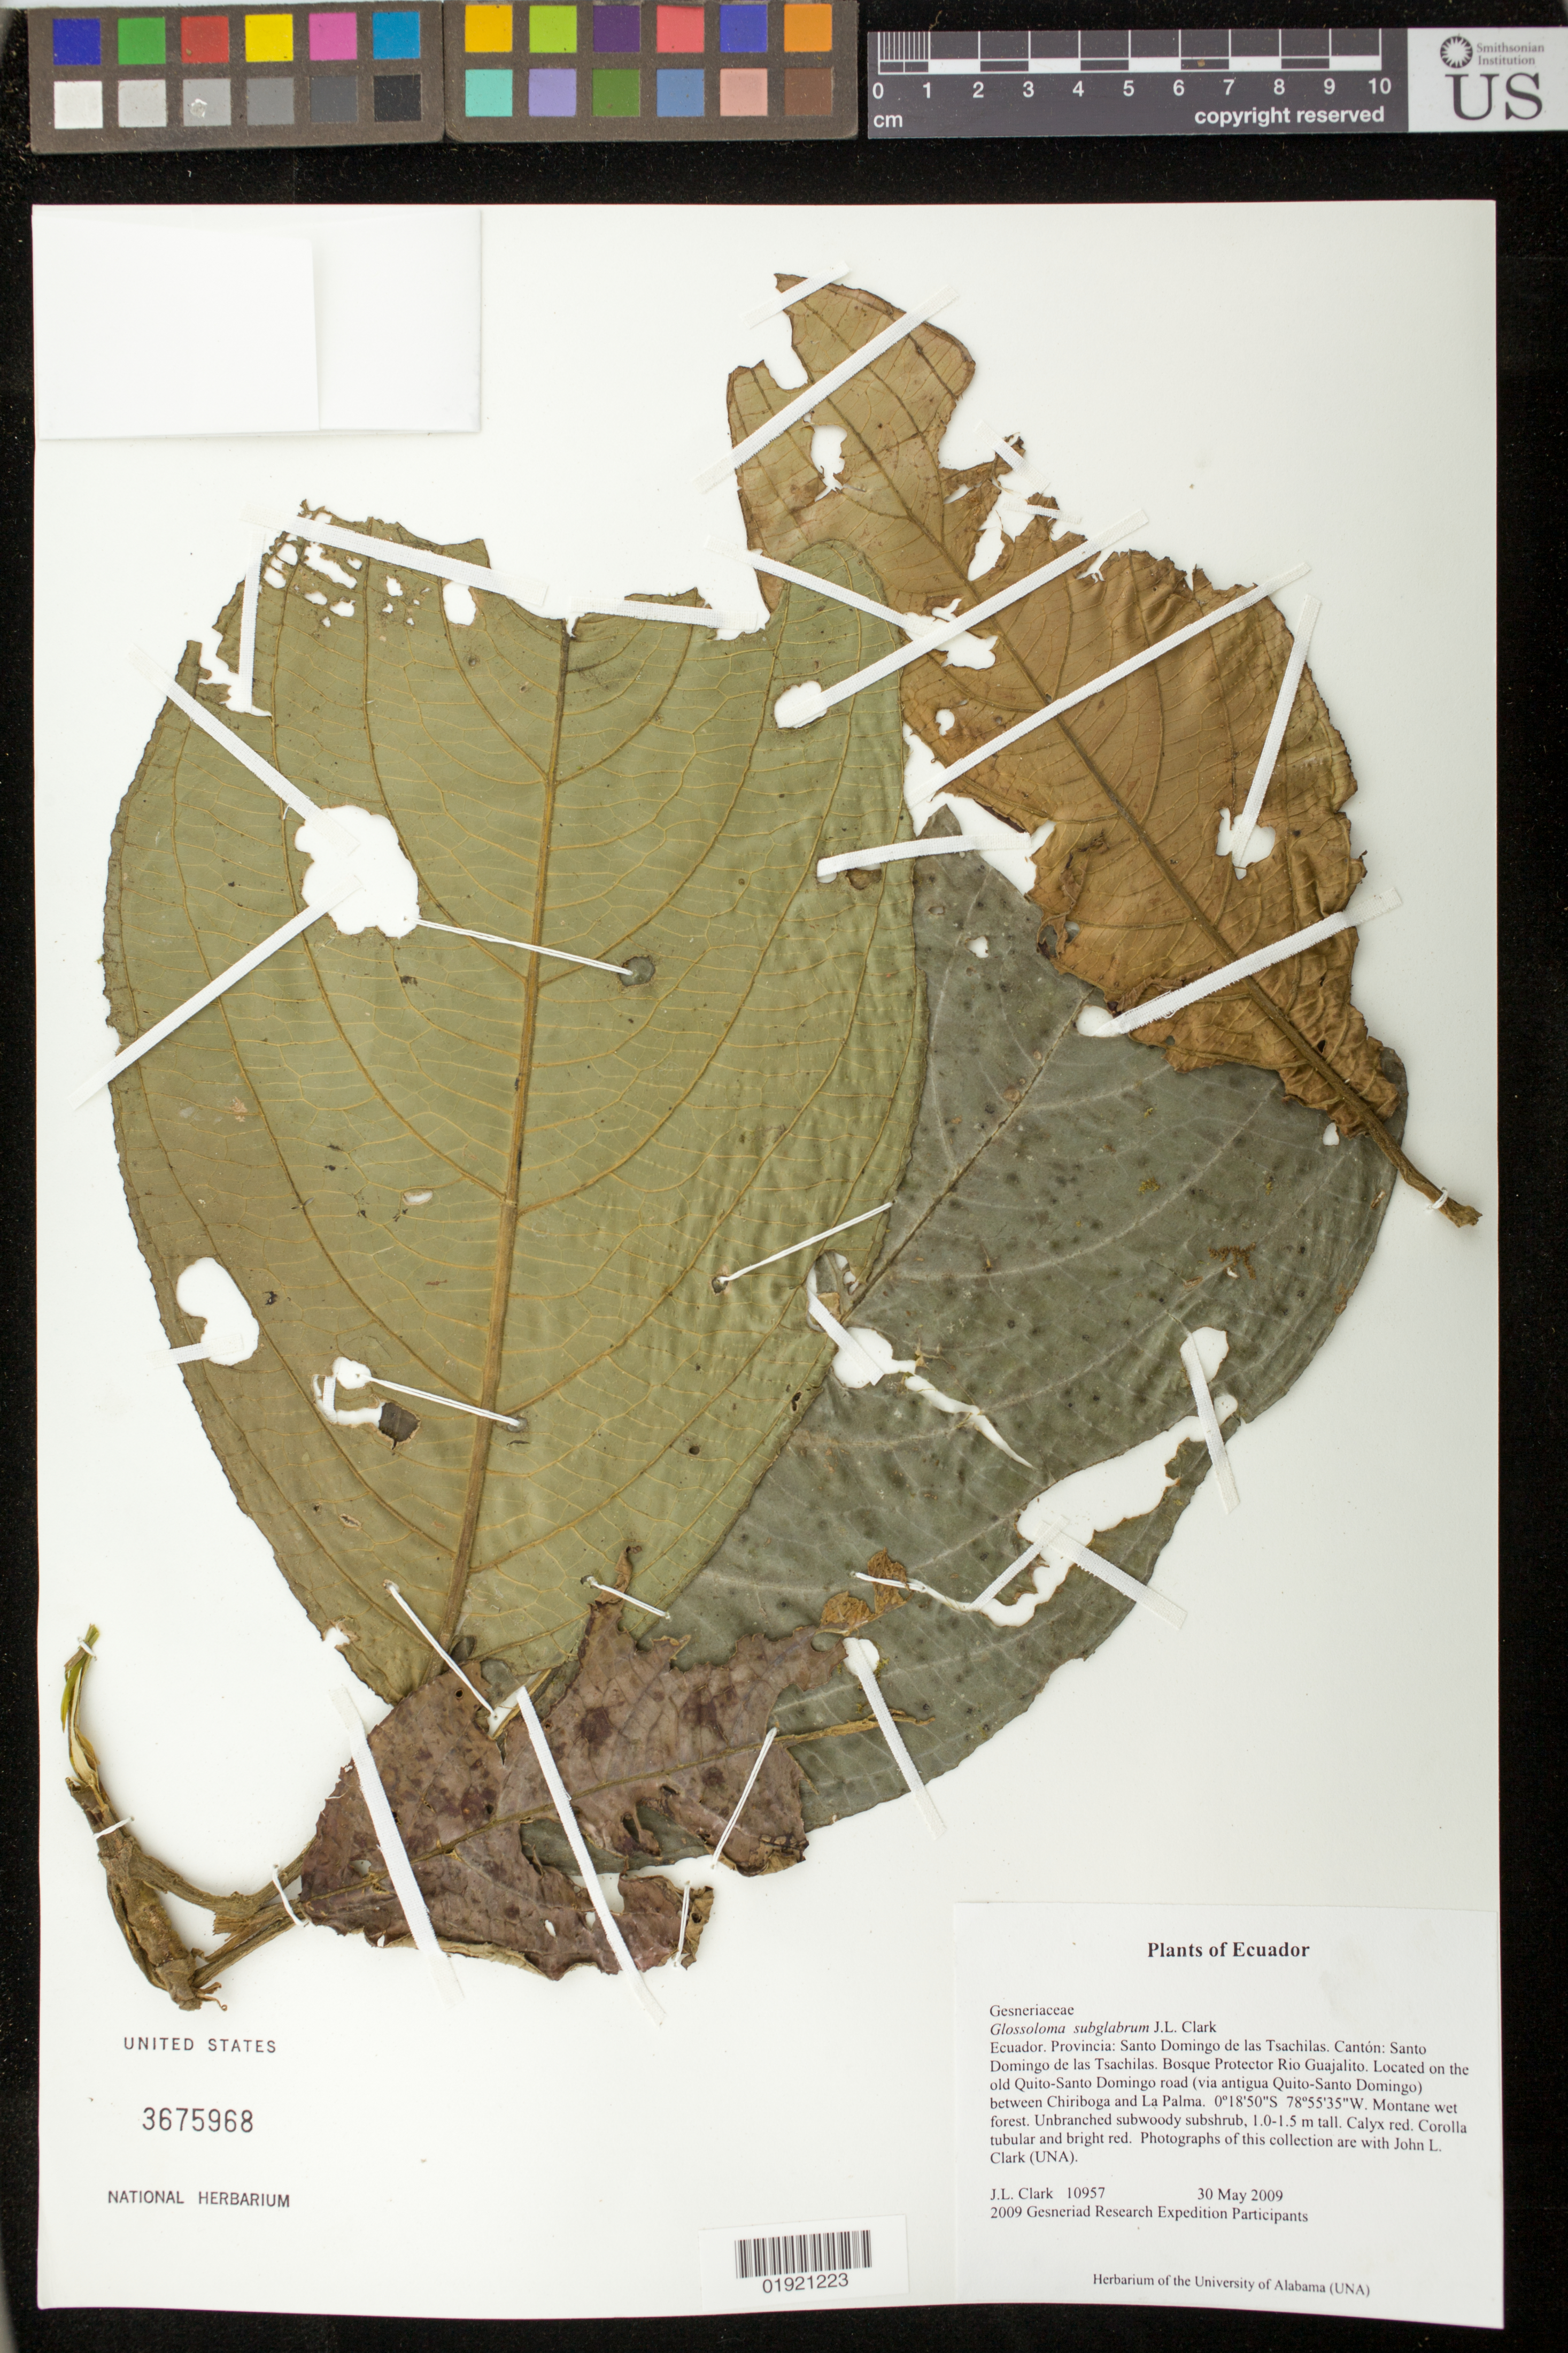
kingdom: Plantae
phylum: Tracheophyta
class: Magnoliopsida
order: Lamiales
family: Gesneriaceae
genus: Glossoloma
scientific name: Glossoloma subglabrum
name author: J.L. Clark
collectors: J. L. Clark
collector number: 10957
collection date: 2009-05-30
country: Ecuador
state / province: Tsáchilas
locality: Canton: Santo Domingo de los Tsachilas. Bosque Protector Rio Guajalito. Located on the old Quito-Santo Domingo road (via antigua Quito-Santo Domingo) between Chiriboga and La Palma.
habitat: Montane wet forest.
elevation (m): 1796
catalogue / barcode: US 3675968